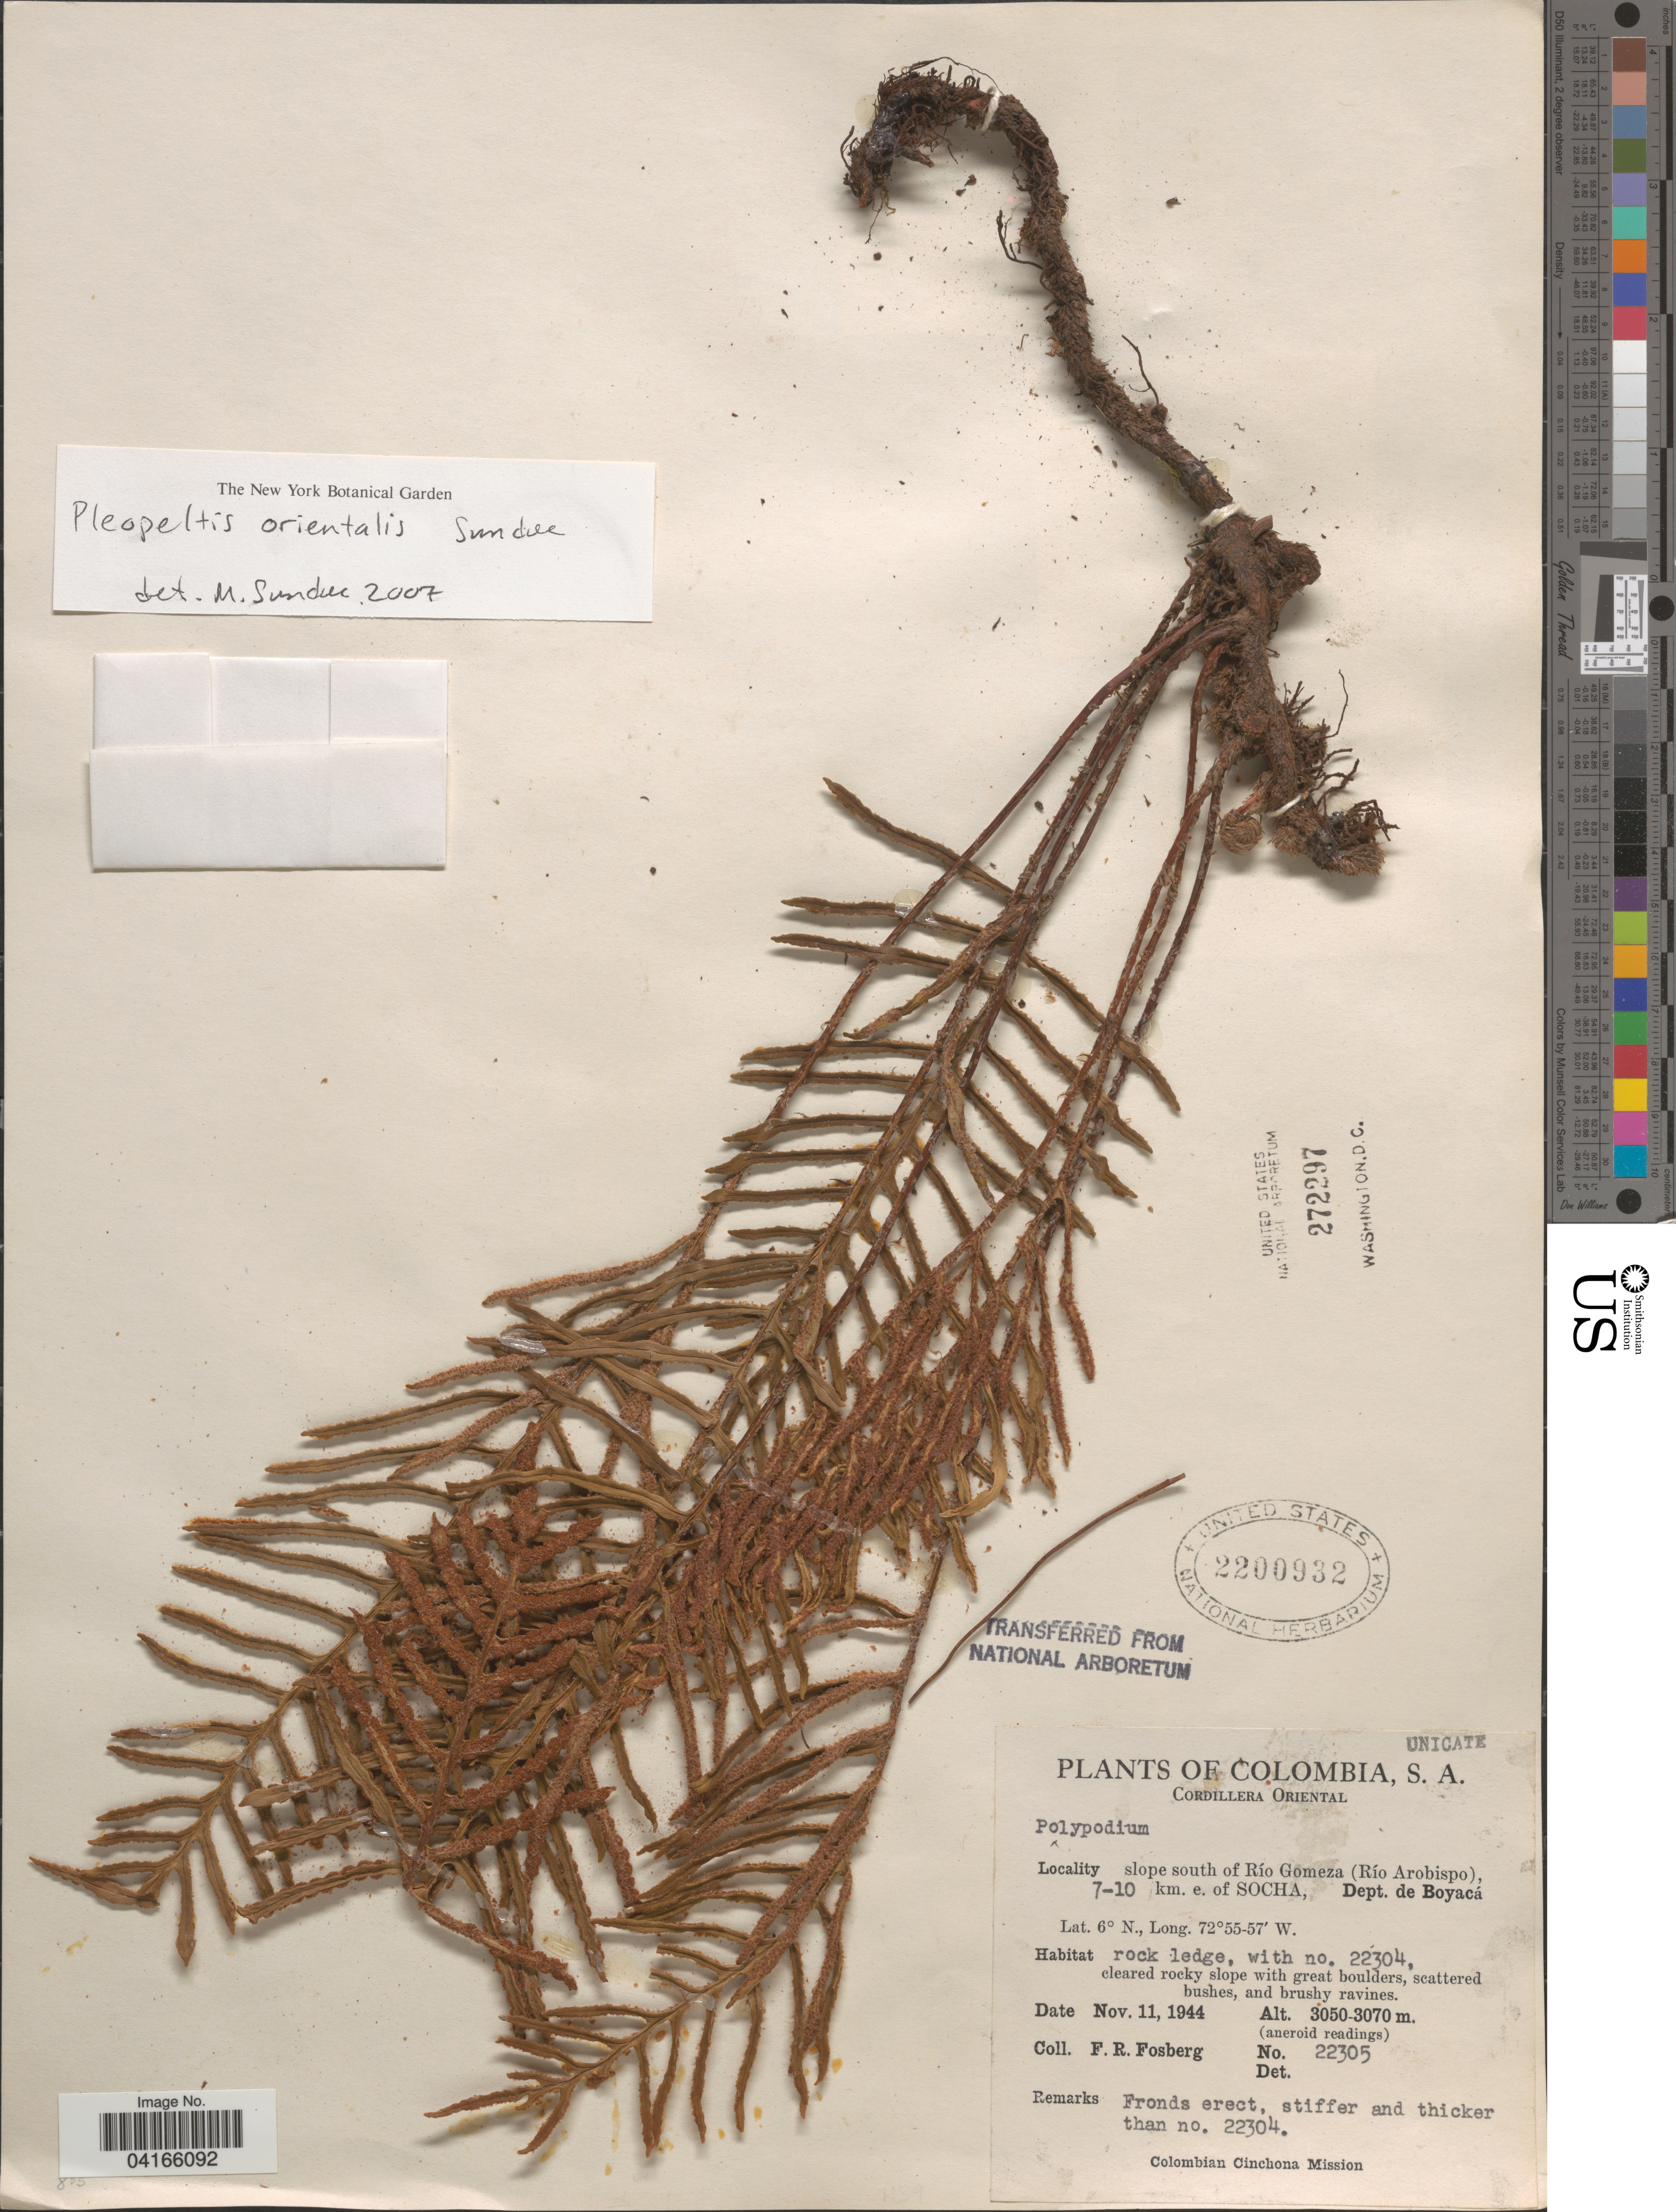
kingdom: Plantae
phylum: Tracheophyta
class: Polypodiopsida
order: Polypodiales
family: Polypodiaceae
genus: Pleopeltis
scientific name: Pleopeltis orientalis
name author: Sundue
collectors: F. R. Fosberg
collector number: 22305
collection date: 1944-11-11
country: Colombia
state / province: Boyacá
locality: Cordillera Oriental. Slope south of Río Gomeza (Río Arobispo), 7-10 km. e. of Socha, Dept. de Boyacá. Colombian Cinchona Mission.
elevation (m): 3050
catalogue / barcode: US 2200932